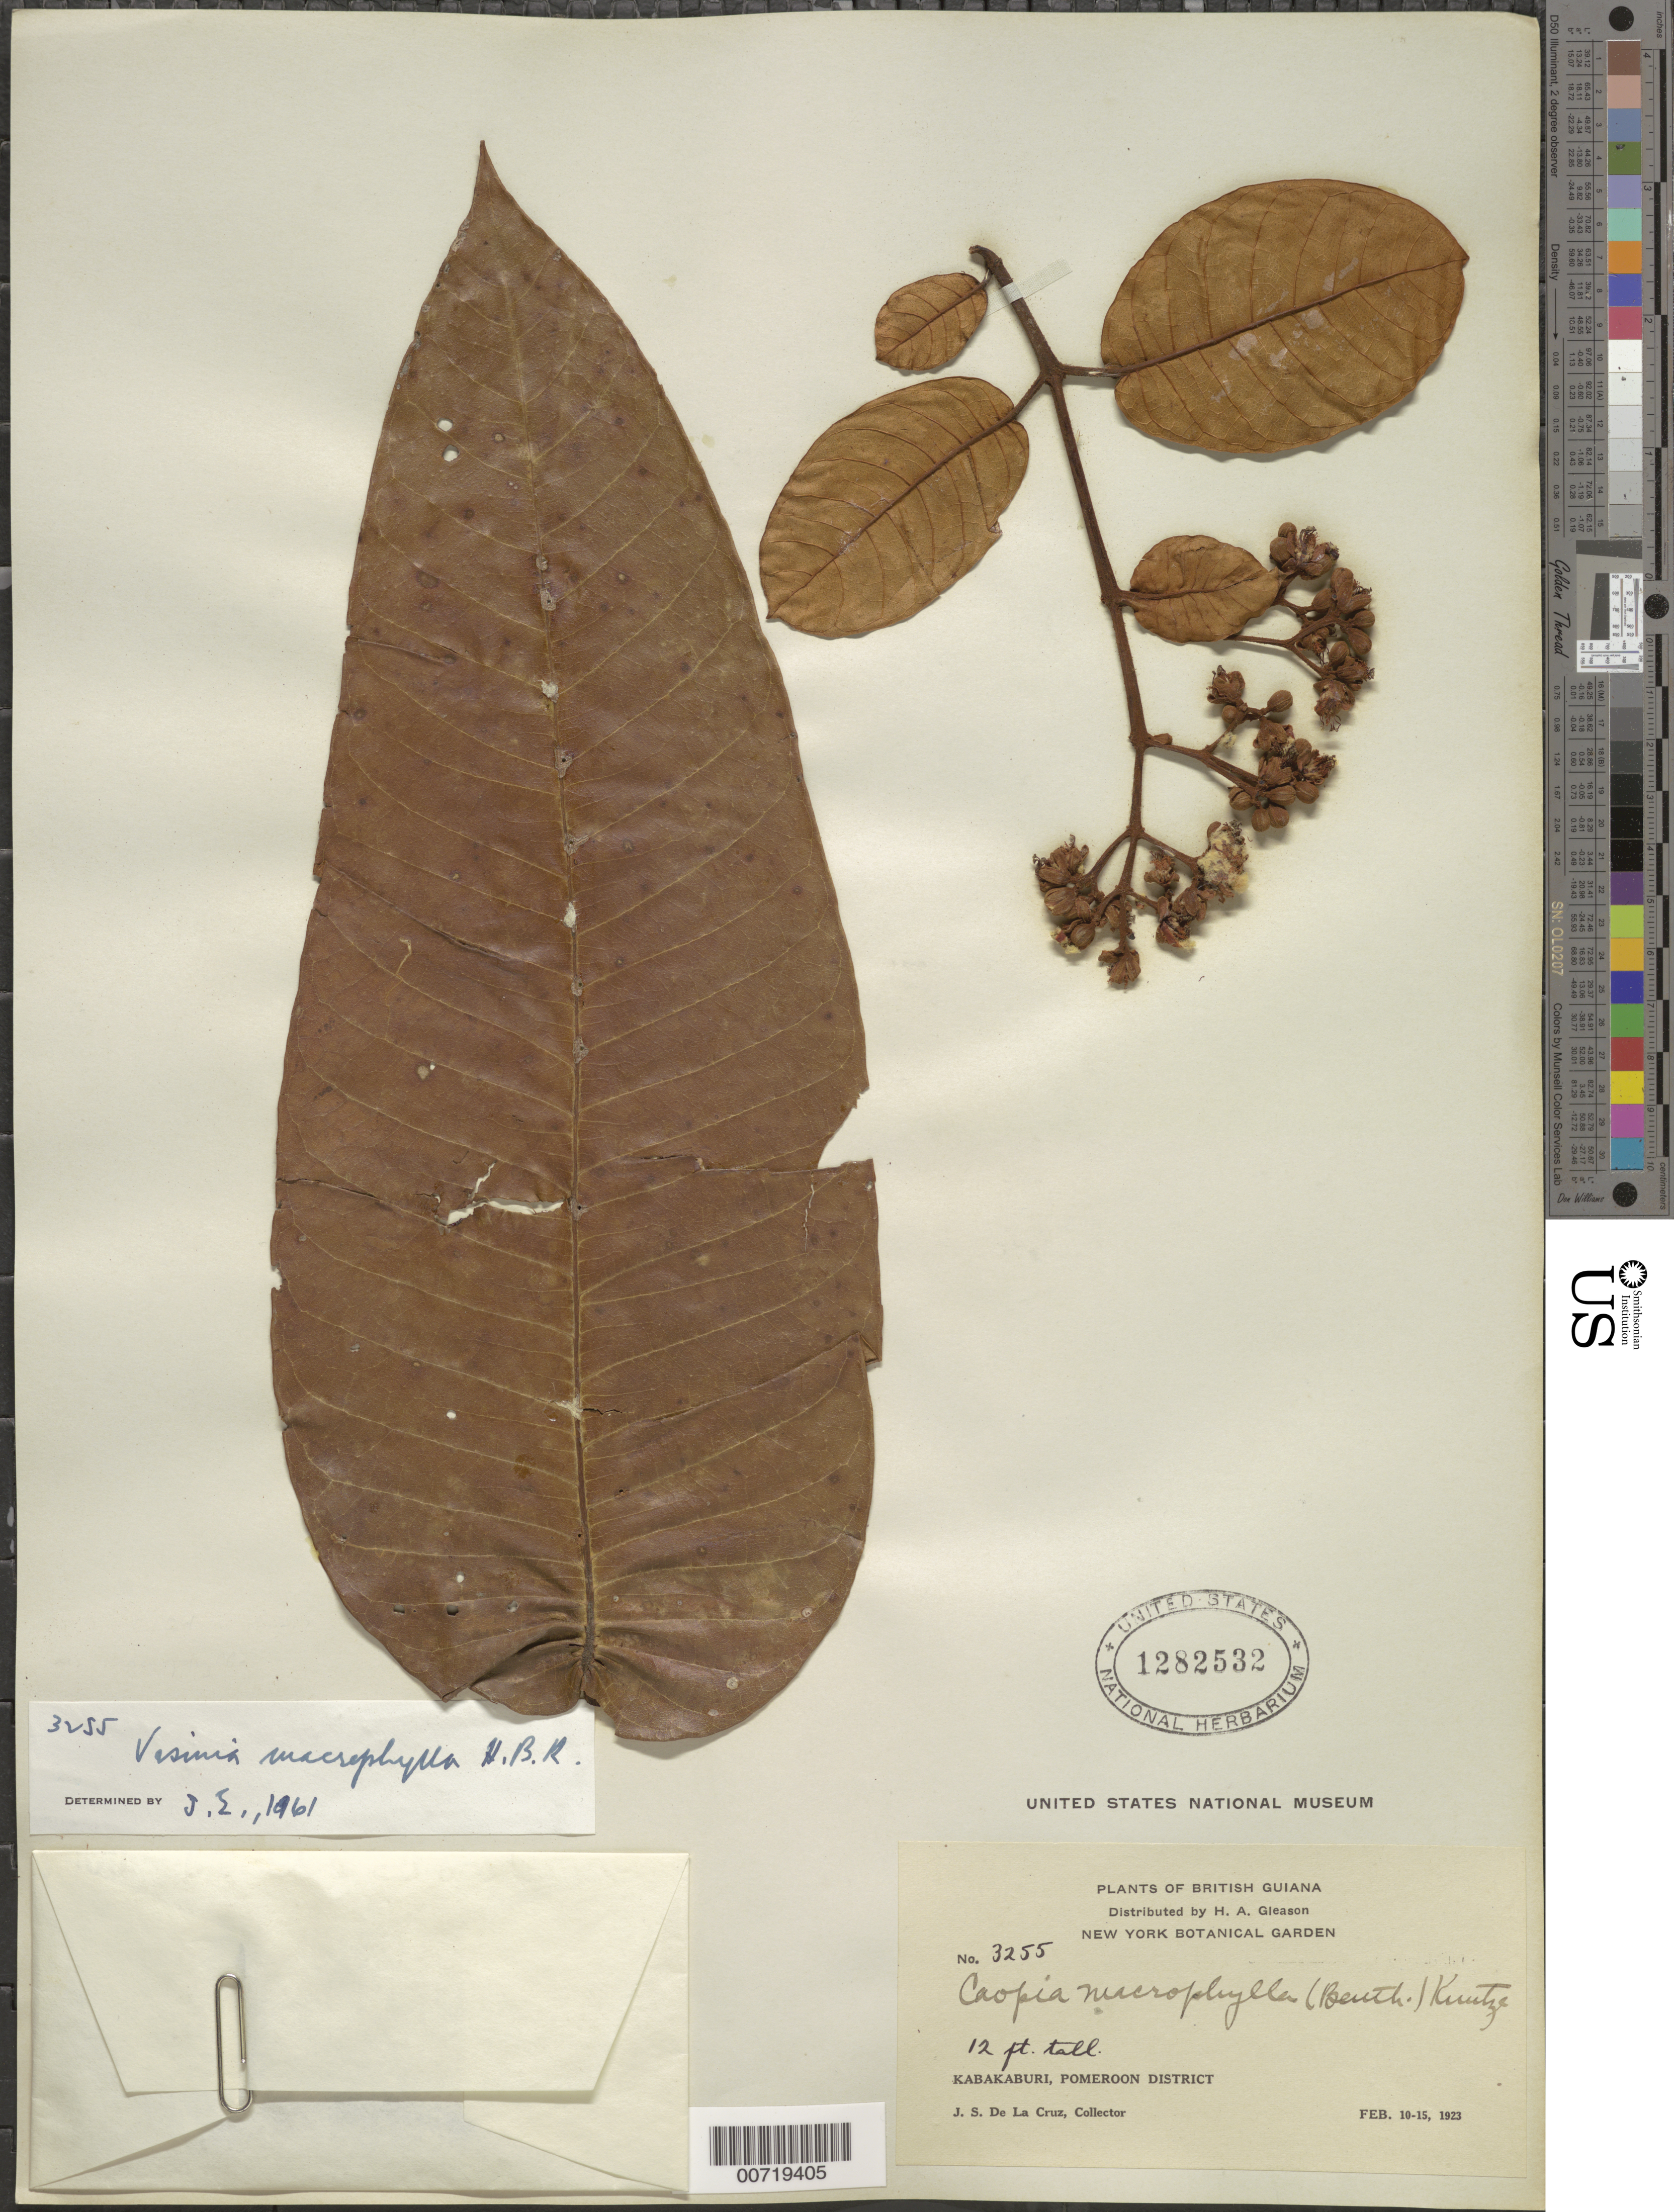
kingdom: Plantae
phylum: Tracheophyta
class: Magnoliopsida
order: Malpighiales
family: Hypericaceae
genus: Vismia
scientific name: Vismia macrophylla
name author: Kunth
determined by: Ewan, J. A.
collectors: J. S. de la Cruz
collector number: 3255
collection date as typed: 10-Feb-23 to 15-Feb-23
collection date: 1923-02-10/1923-02-15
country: Guyana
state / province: Pomeroon-Supenaam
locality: Kabakaburi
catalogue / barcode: US 1282532